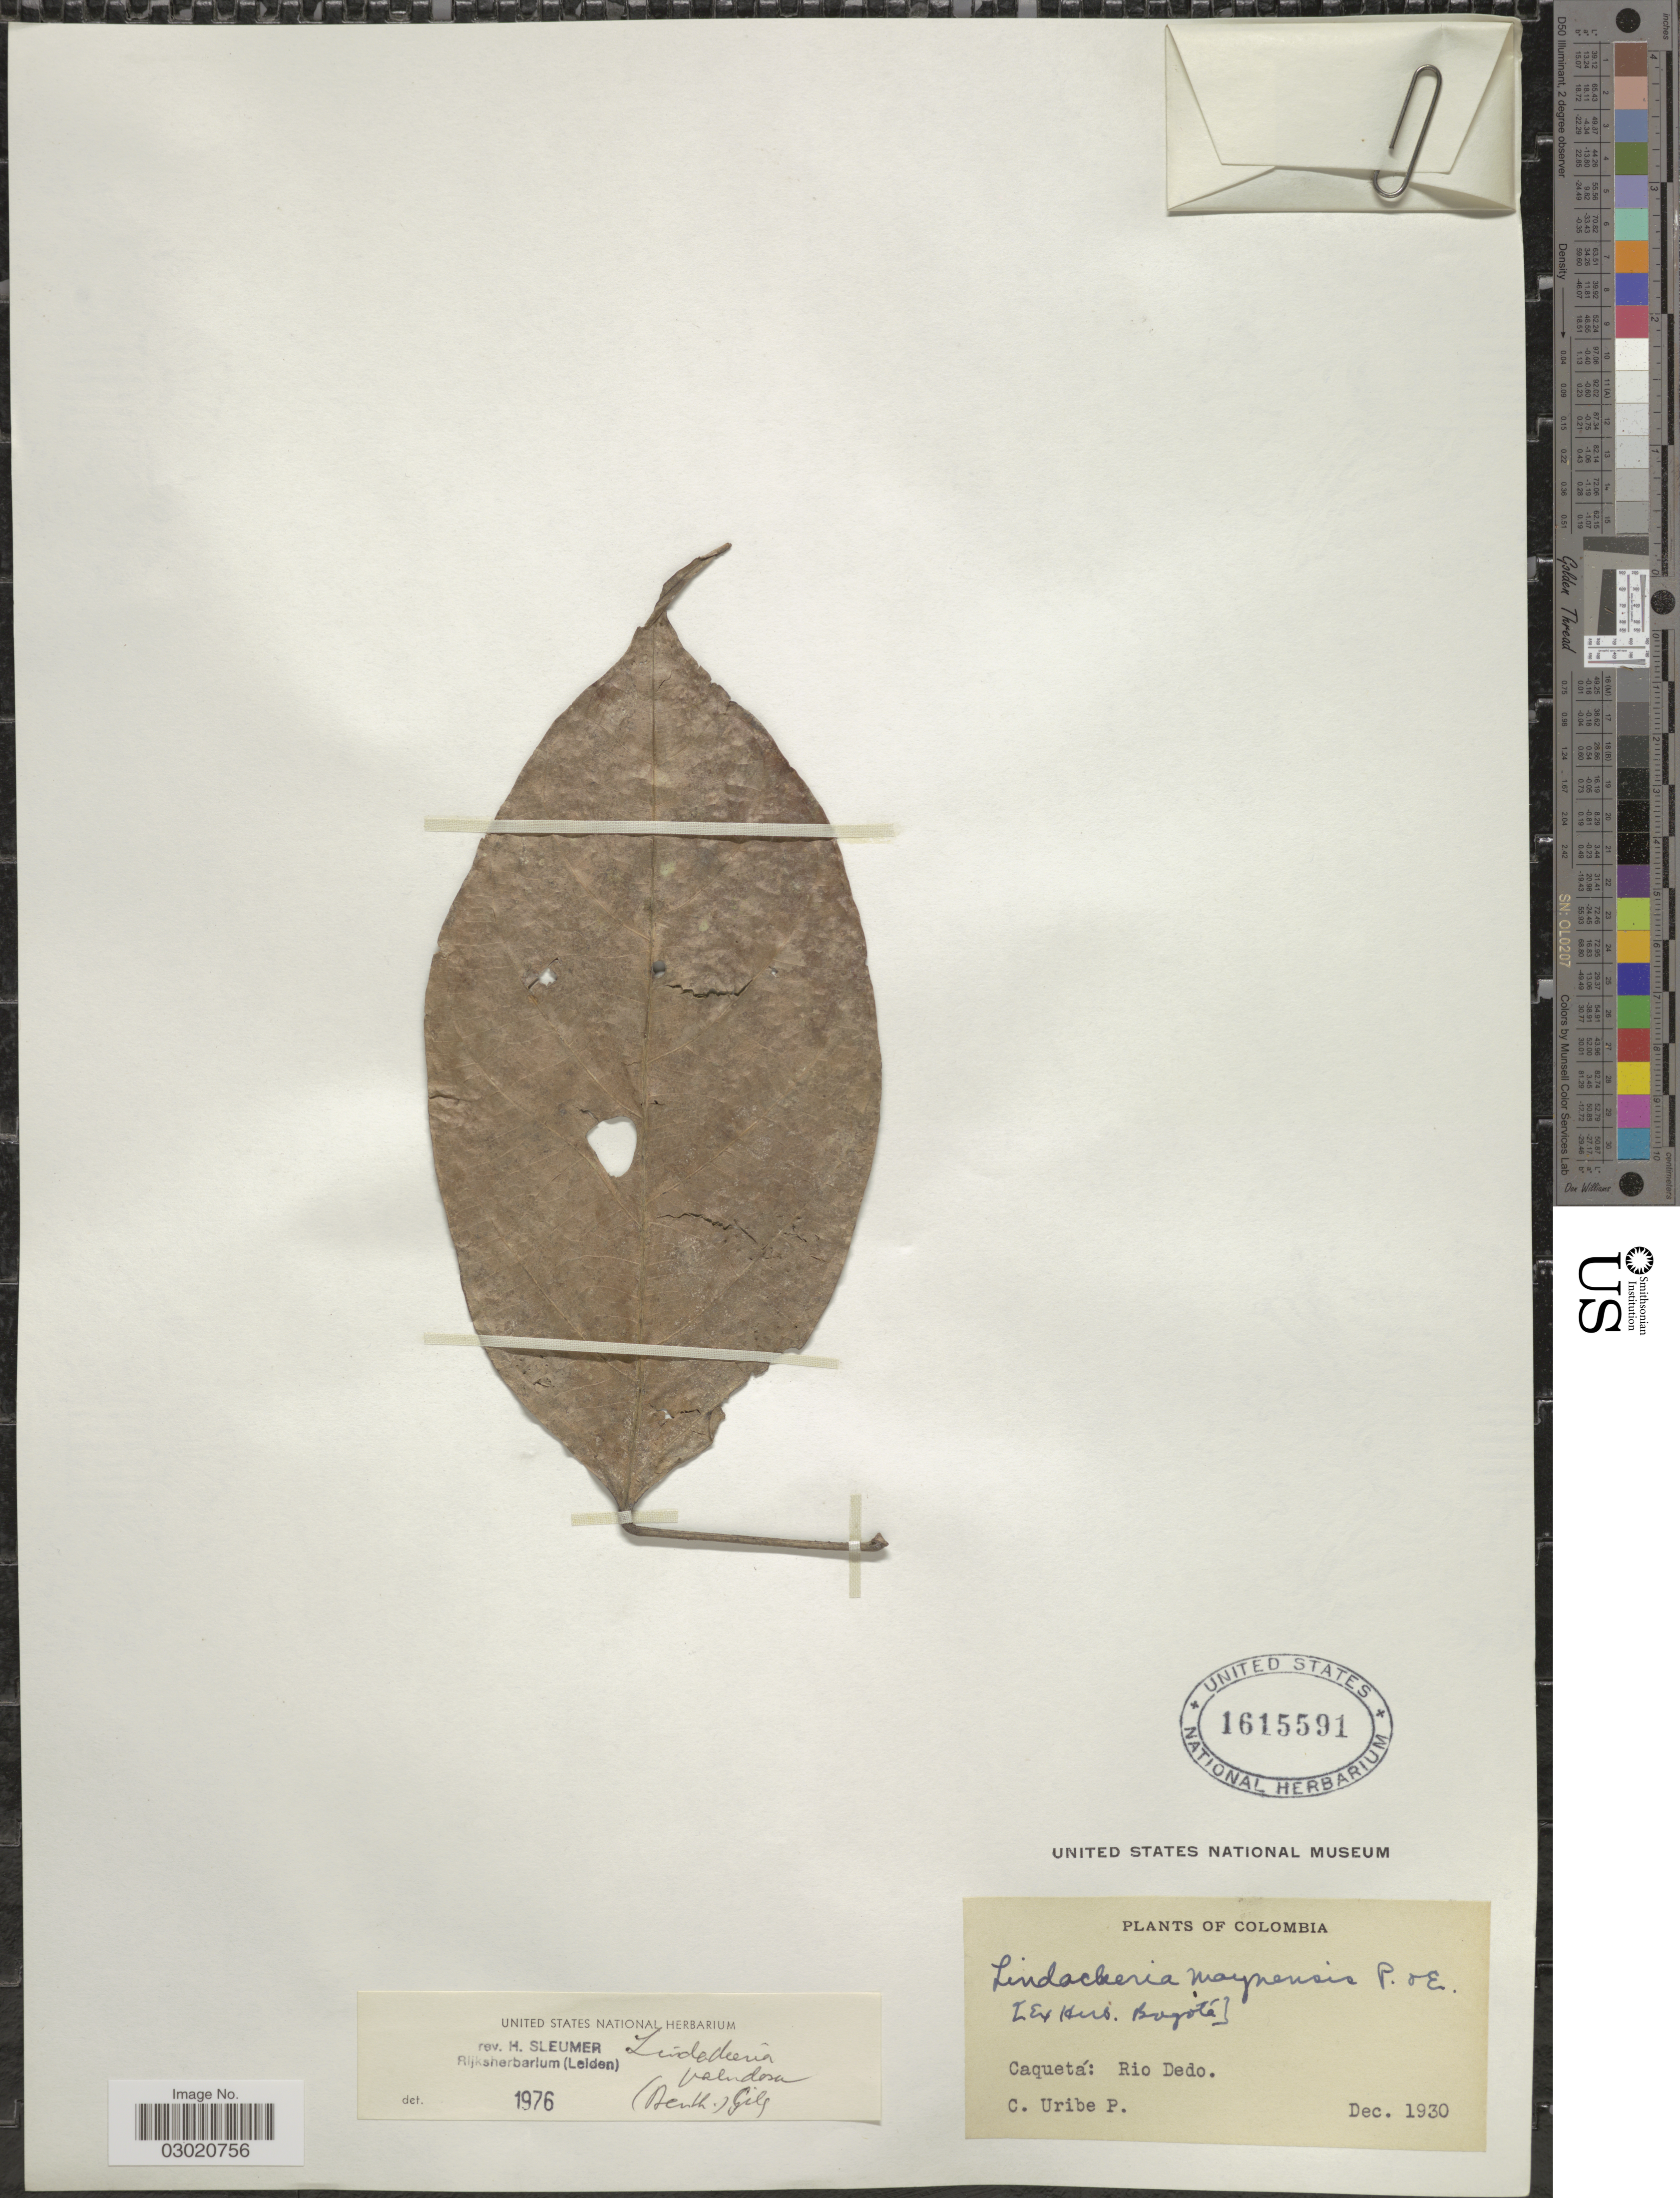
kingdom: Plantae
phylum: Tracheophyta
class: Magnoliopsida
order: Malpighiales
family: Achariaceae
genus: Lindackeria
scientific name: Lindackeria paludosa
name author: (Benth.) Gilg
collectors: C. Uribe P.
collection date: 1930-12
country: Colombia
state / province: Caquetá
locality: Caquetá: Rio Dedo.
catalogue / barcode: US 1615591